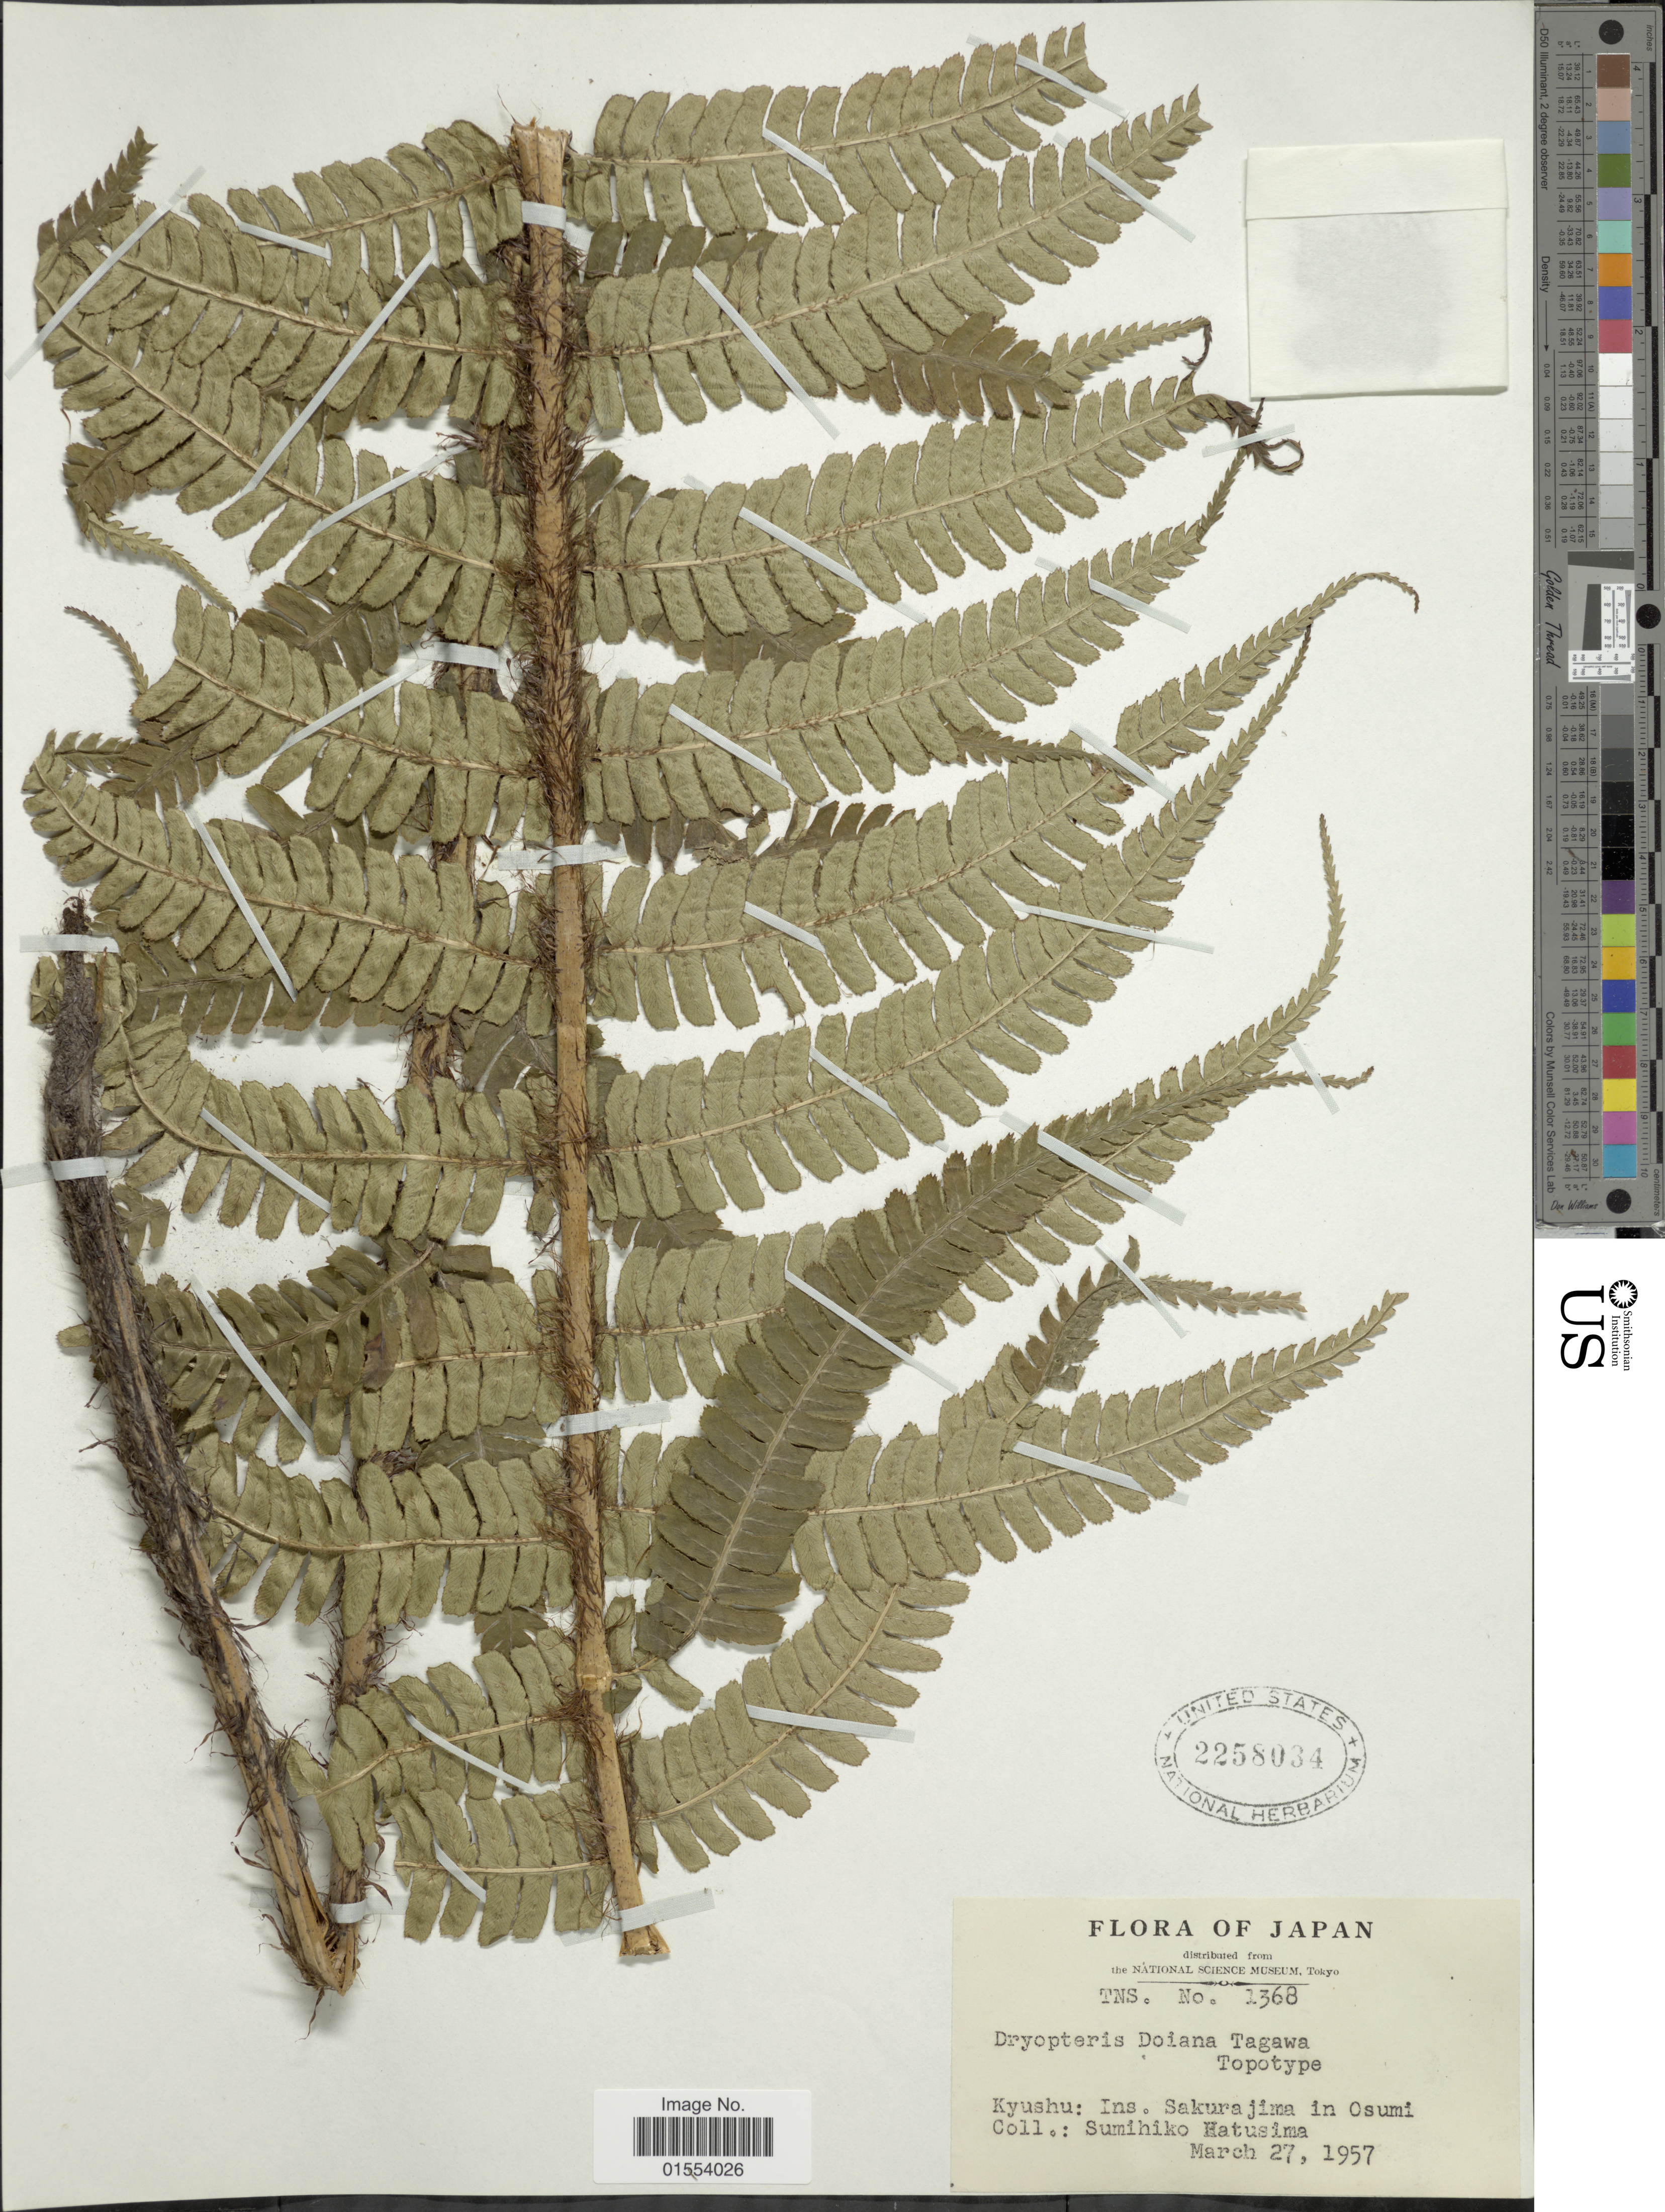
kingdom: Plantae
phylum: Tracheophyta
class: Polypodiopsida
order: Polypodiales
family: Dryopteridaceae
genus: Dryopteris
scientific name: Dryopteris doiana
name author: Tagawa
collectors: S. Hatusima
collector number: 1368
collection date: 1957-03-27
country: Japan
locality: Japan, Kyushu: Ins. Sakurajima in Osumi.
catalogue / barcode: US 2258034